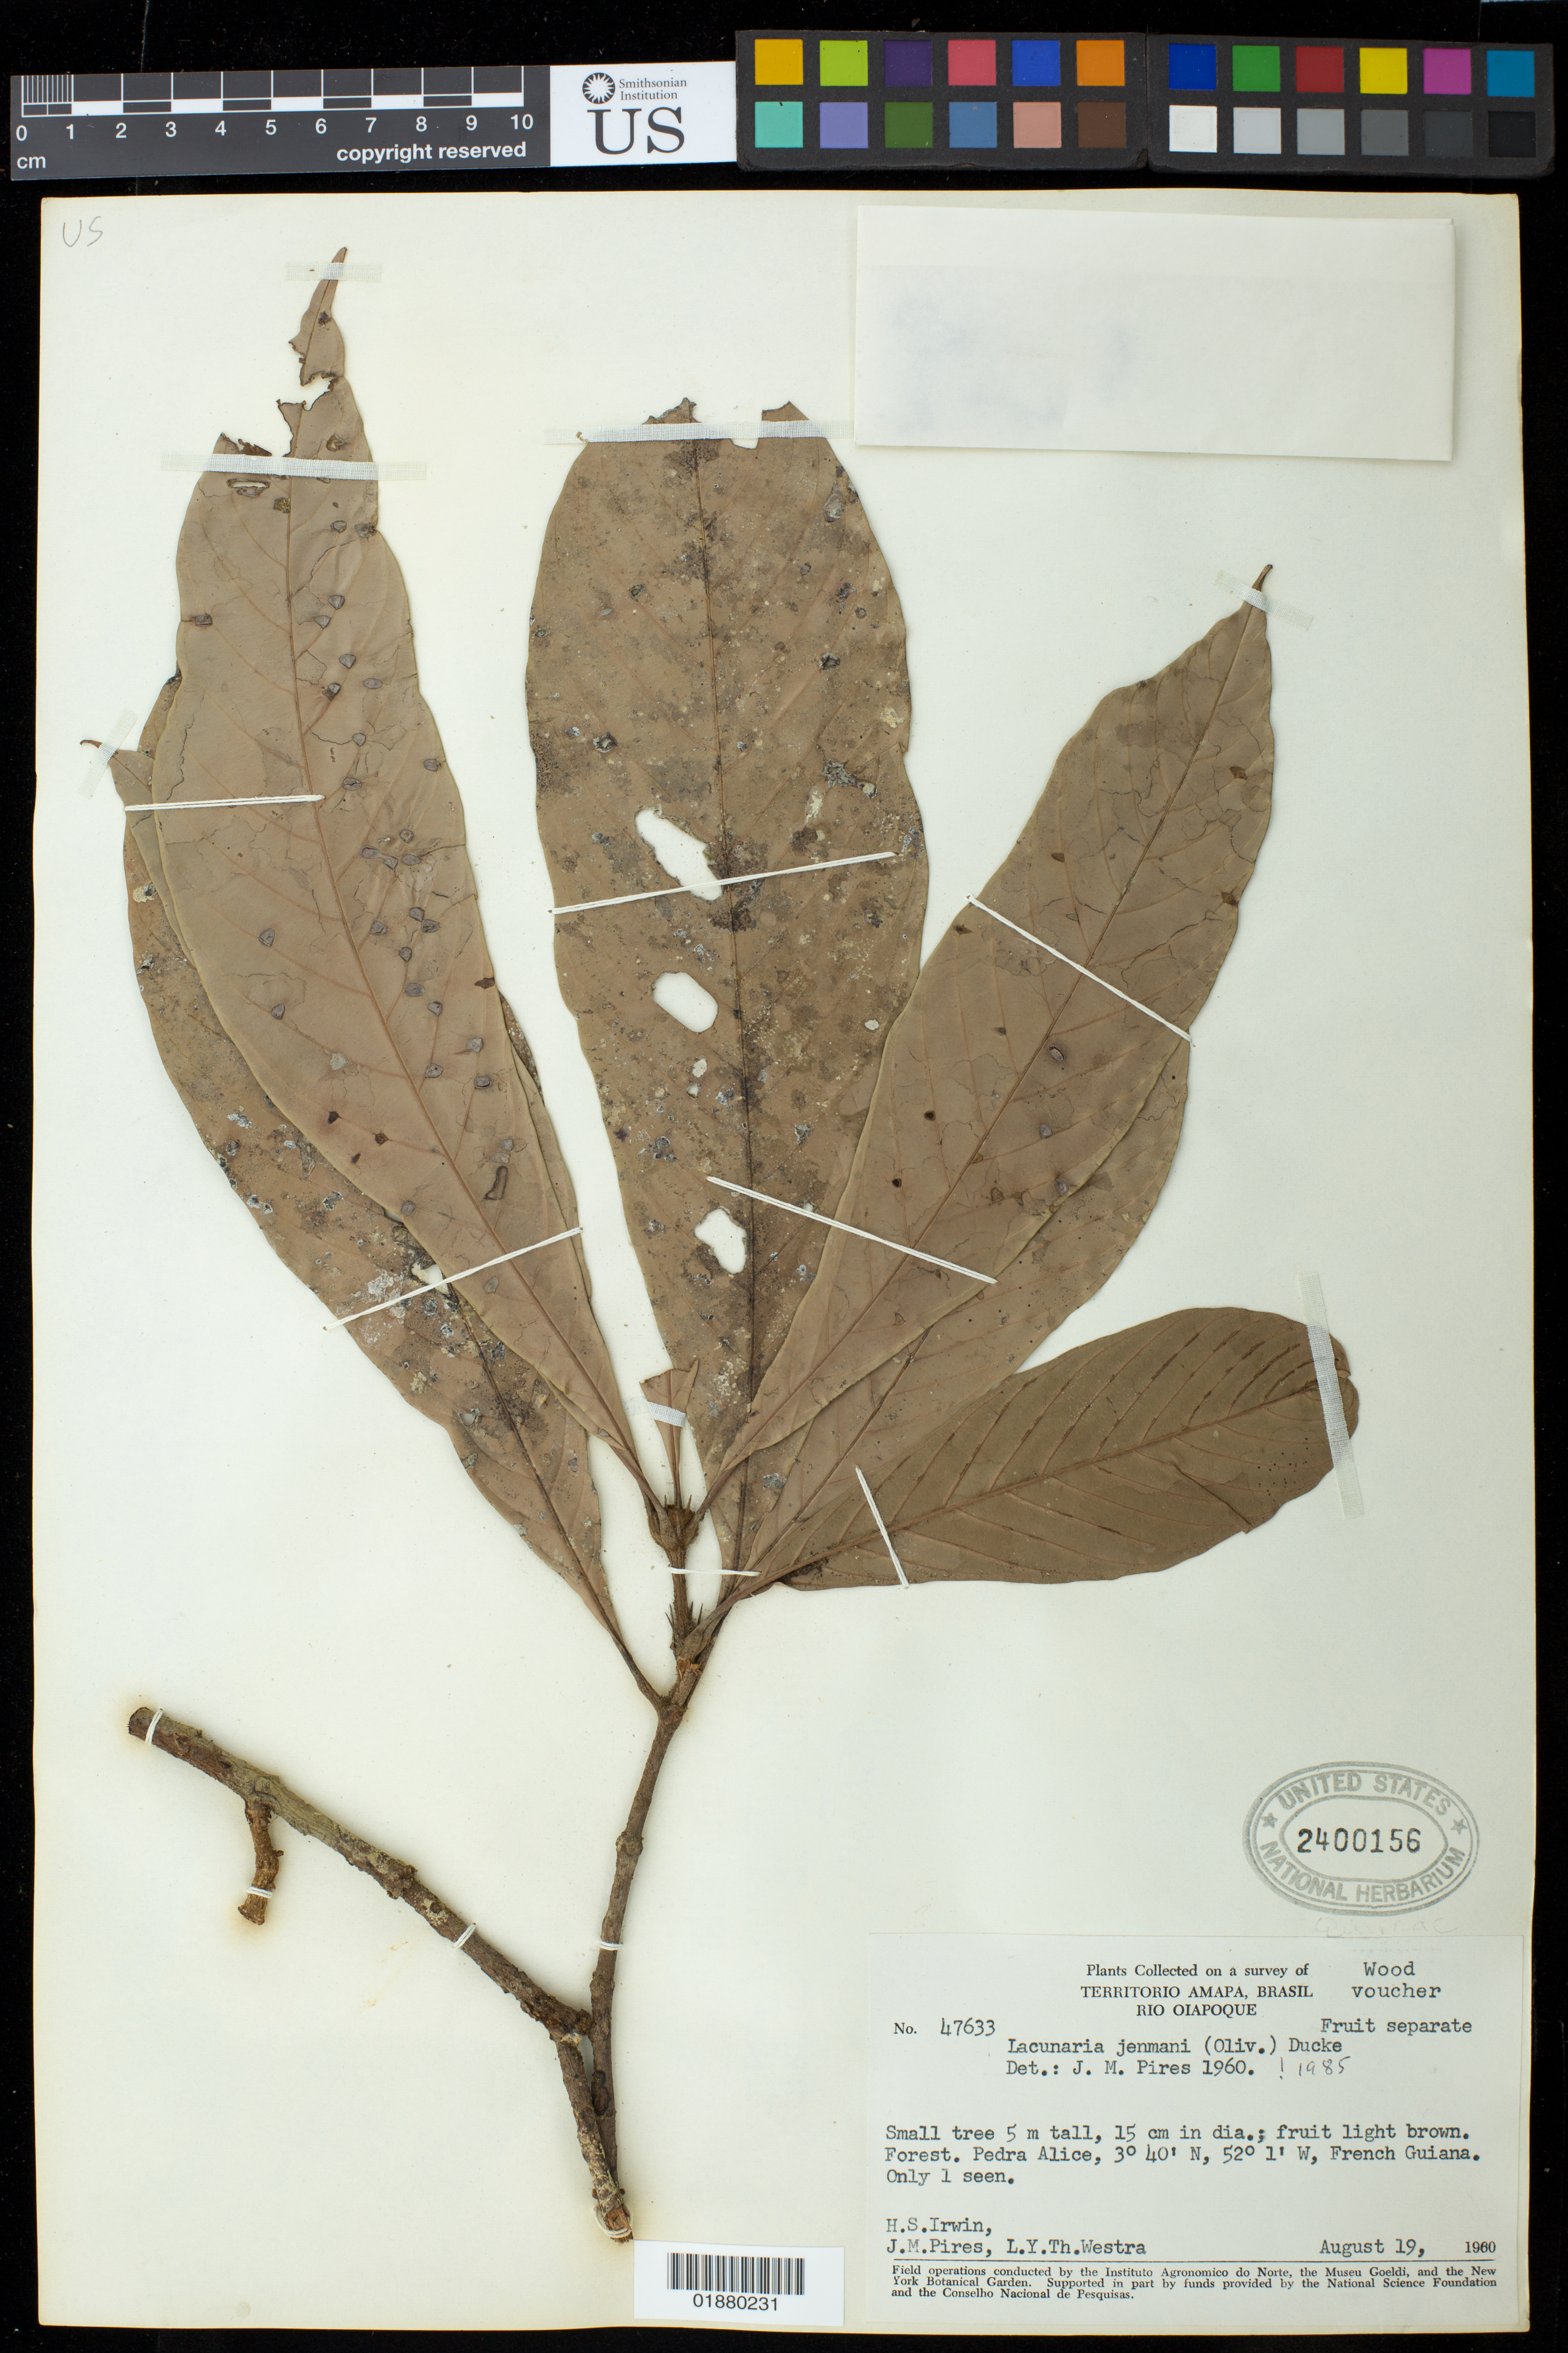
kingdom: Plantae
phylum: Tracheophyta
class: Magnoliopsida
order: Malpighiales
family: Quiinaceae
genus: Lacunaria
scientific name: Lacunaria jenmanii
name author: (Oliv.) Ducke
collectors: H. Irwin, J. M. Pires & L. Y. T. Westra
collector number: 47633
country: French Guiana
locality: Pedra Alice, French Guiana. Only 1 seen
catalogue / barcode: US 2400156